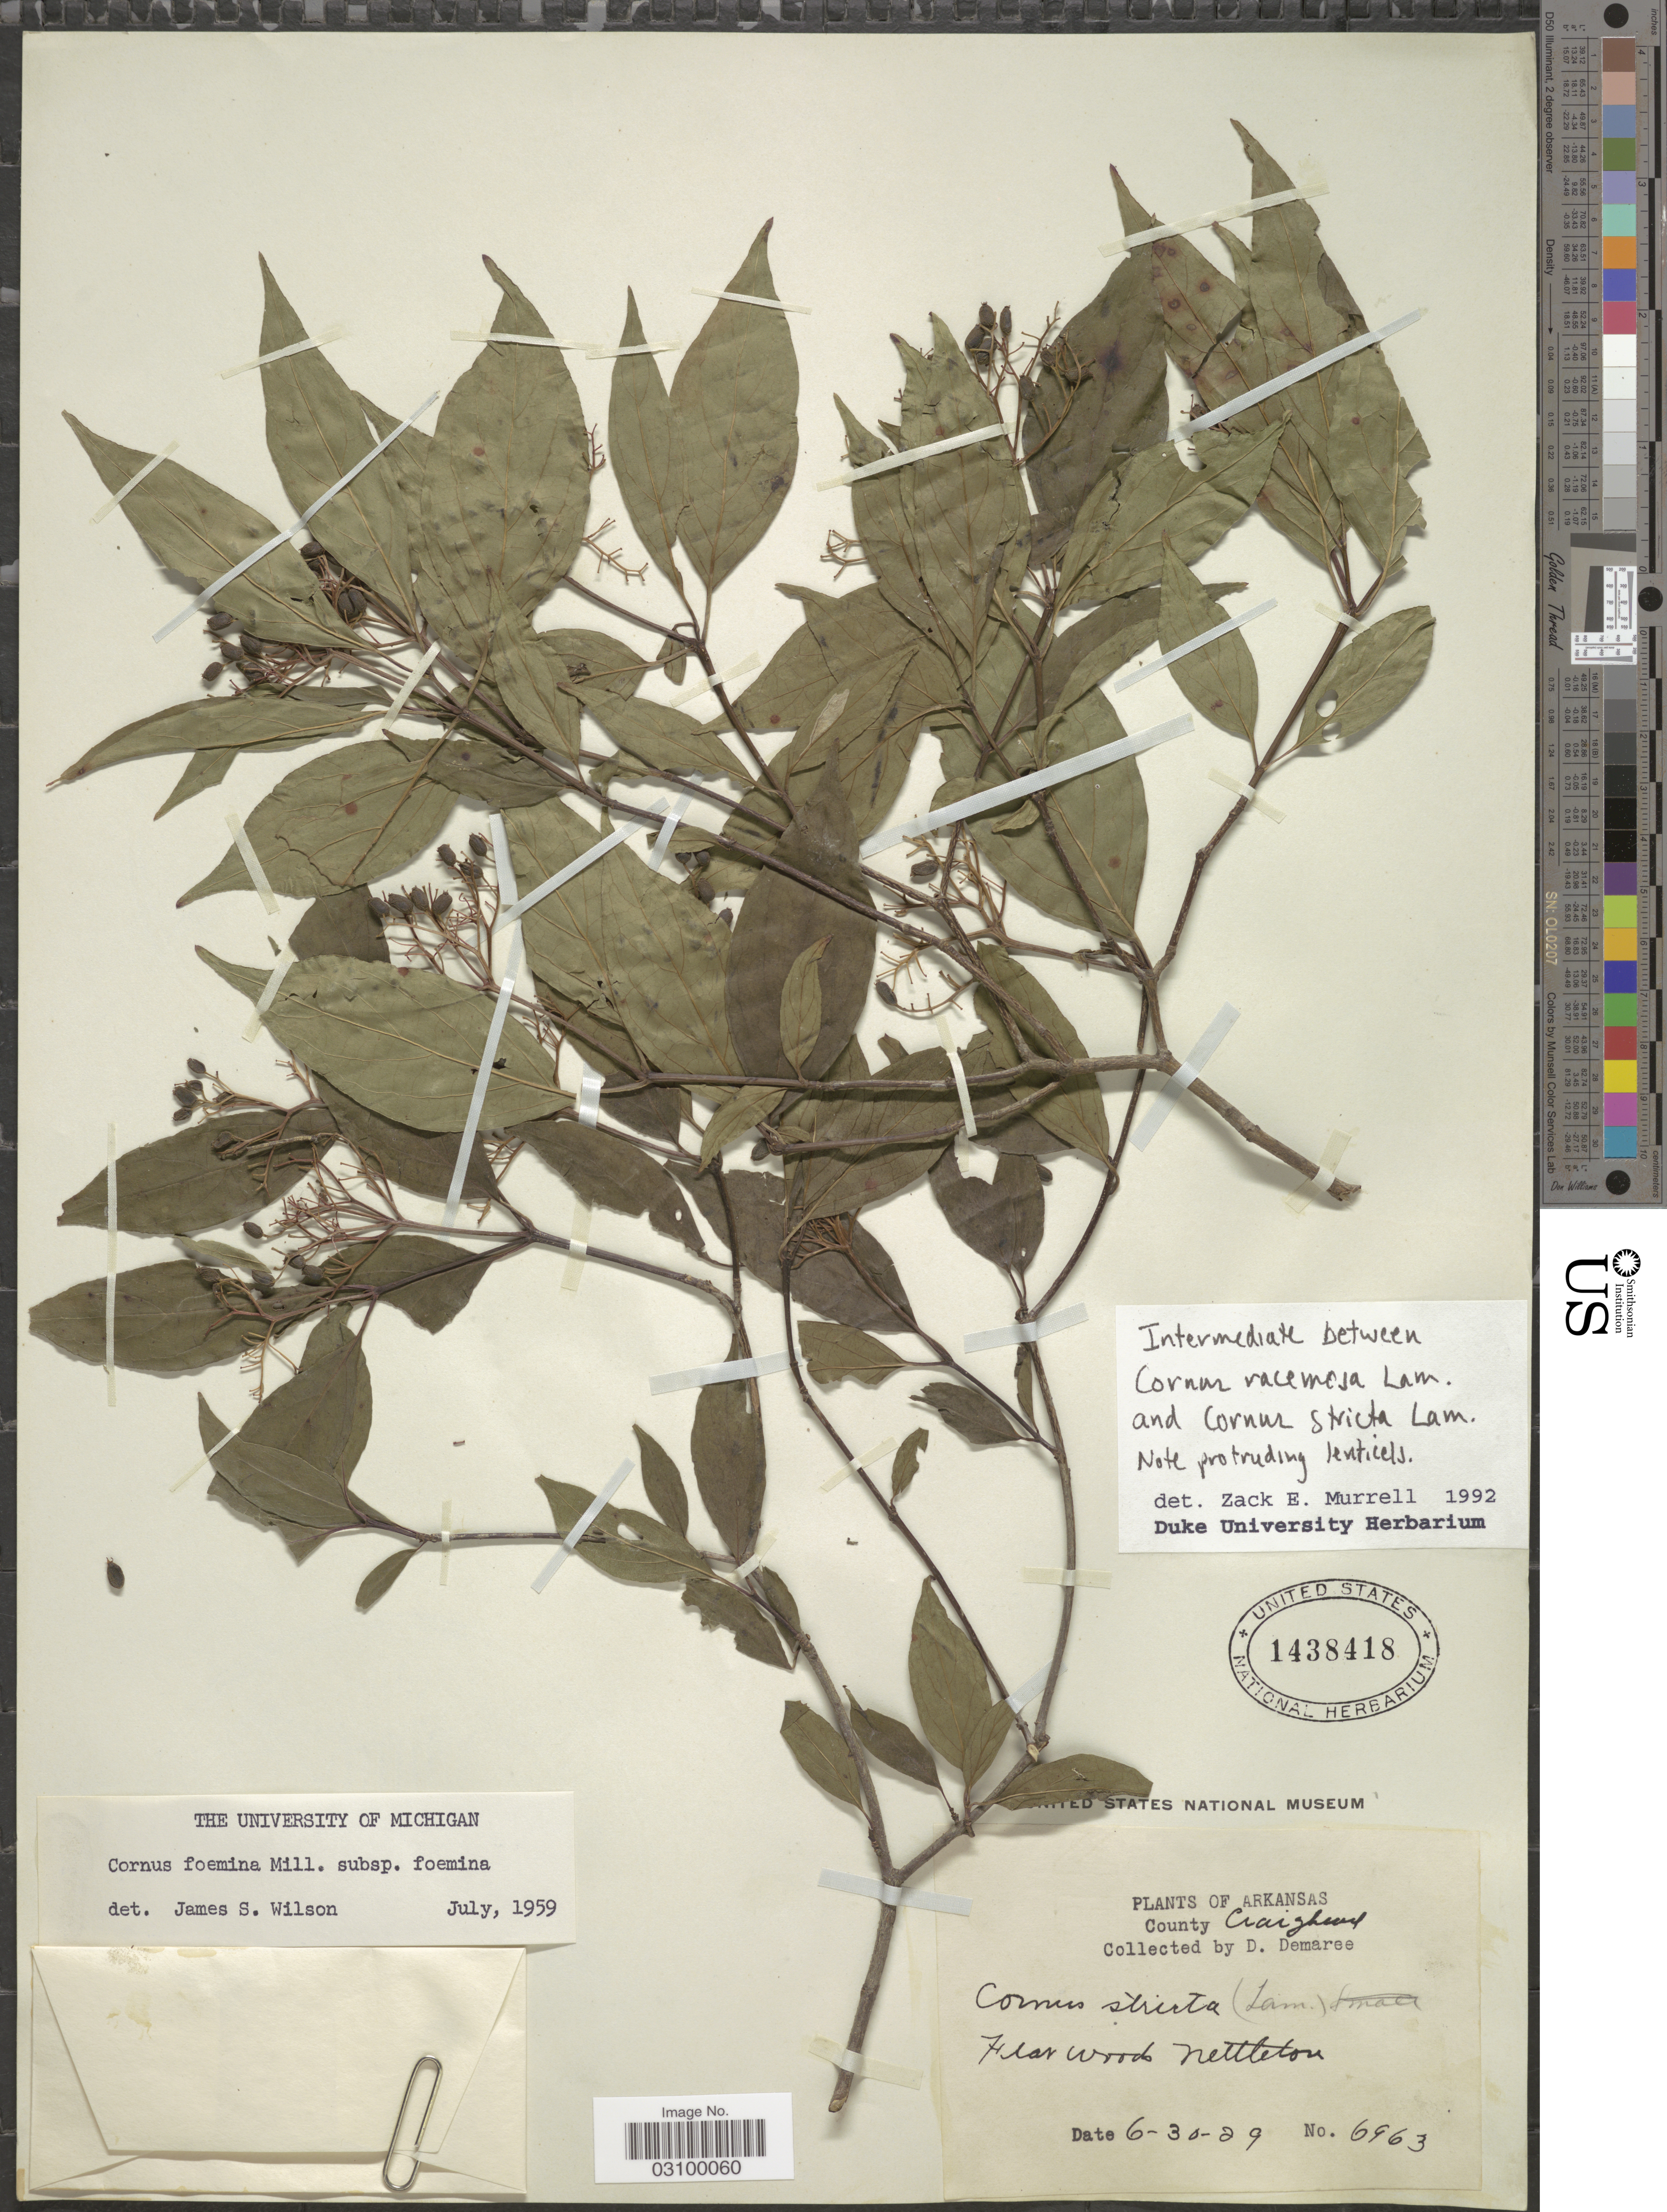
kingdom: Plantae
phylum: Tracheophyta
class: Magnoliopsida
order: Cornales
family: Cornaceae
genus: Cornus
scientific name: Cornus sp.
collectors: D. Demaree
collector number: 6963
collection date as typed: Transcribed d/m/y: 30/6/29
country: United States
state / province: Arkansas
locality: County Craighead. Flar woods Nettleton.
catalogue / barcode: US 1438418